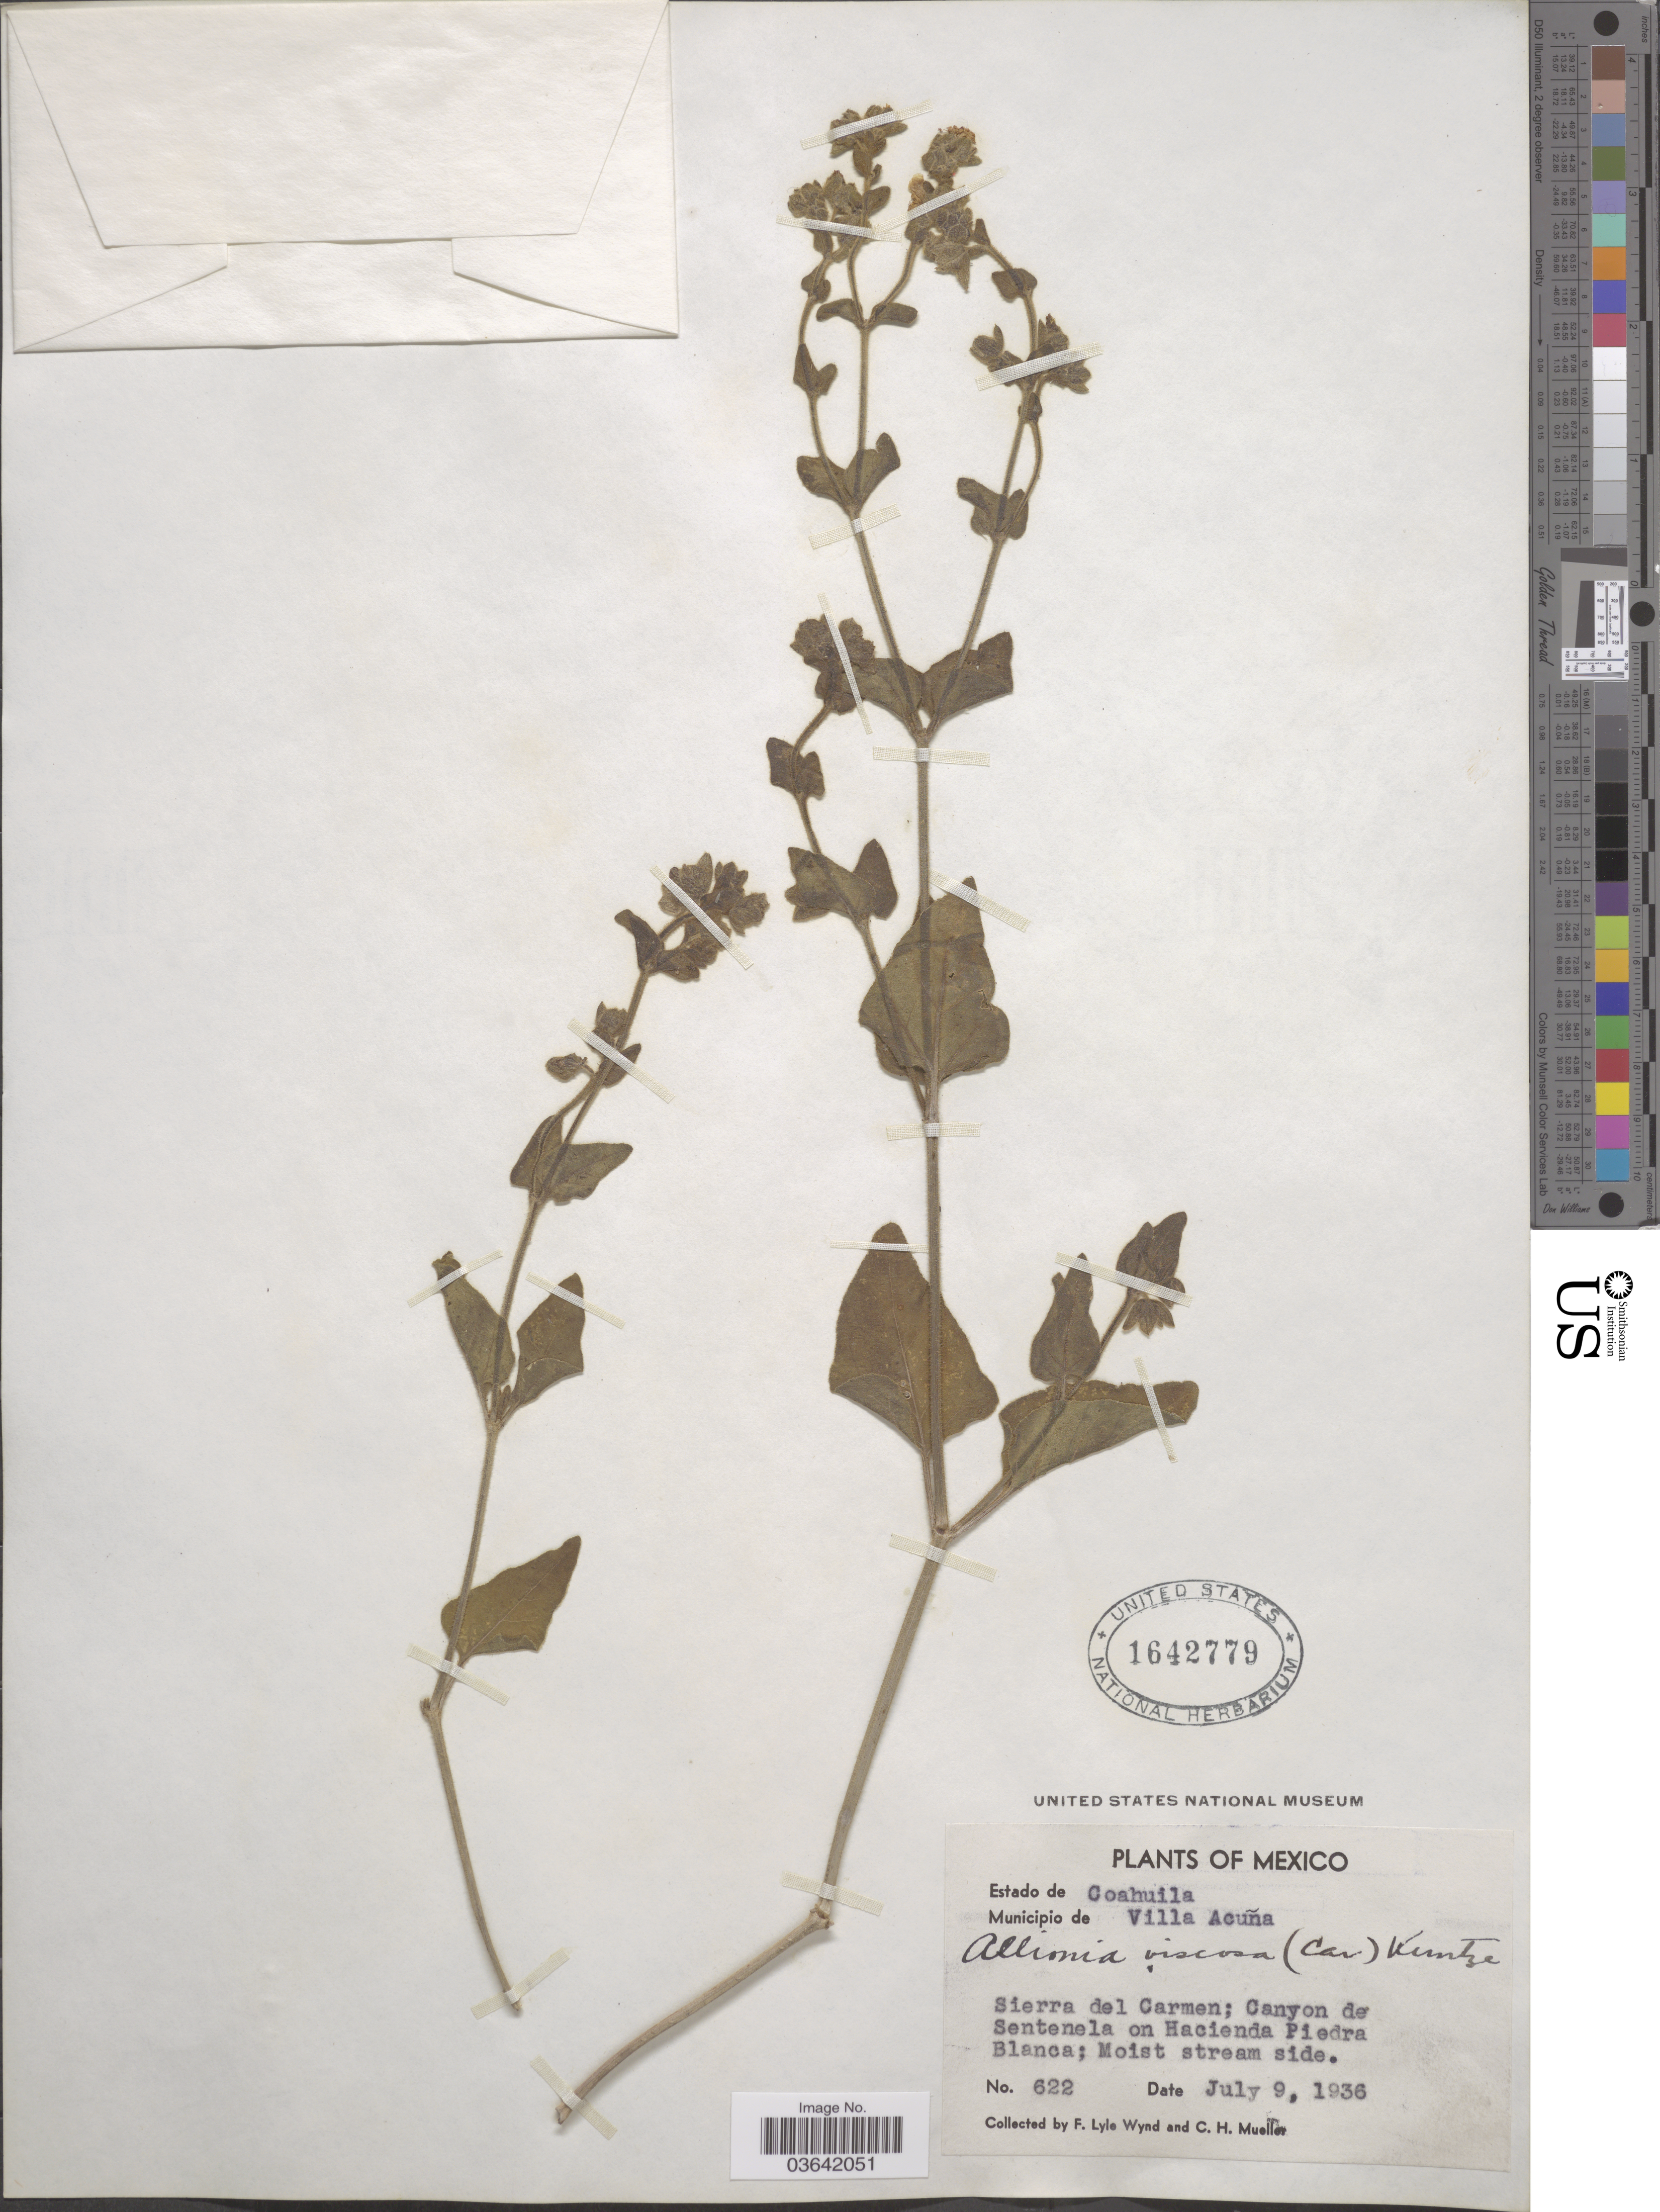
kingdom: Plantae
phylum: Tracheophyta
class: Magnoliopsida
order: Caryophyllales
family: Nyctaginaceae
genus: Mirabilis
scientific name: Mirabilis viscosa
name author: Cav.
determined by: Strong, Mark T., (BOT), Smithsonian Institution - National Museum of Natural History (UNITED STATES)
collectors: F. L. Wynd & C. H. Mueller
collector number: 622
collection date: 1936-07-09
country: Mexico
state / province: Coahuila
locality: Municipio de Villa Acuña. Sierra del Carmen; Canyon de Sentenela on Hacienda Piedra Blanca.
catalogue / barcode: US 1642779